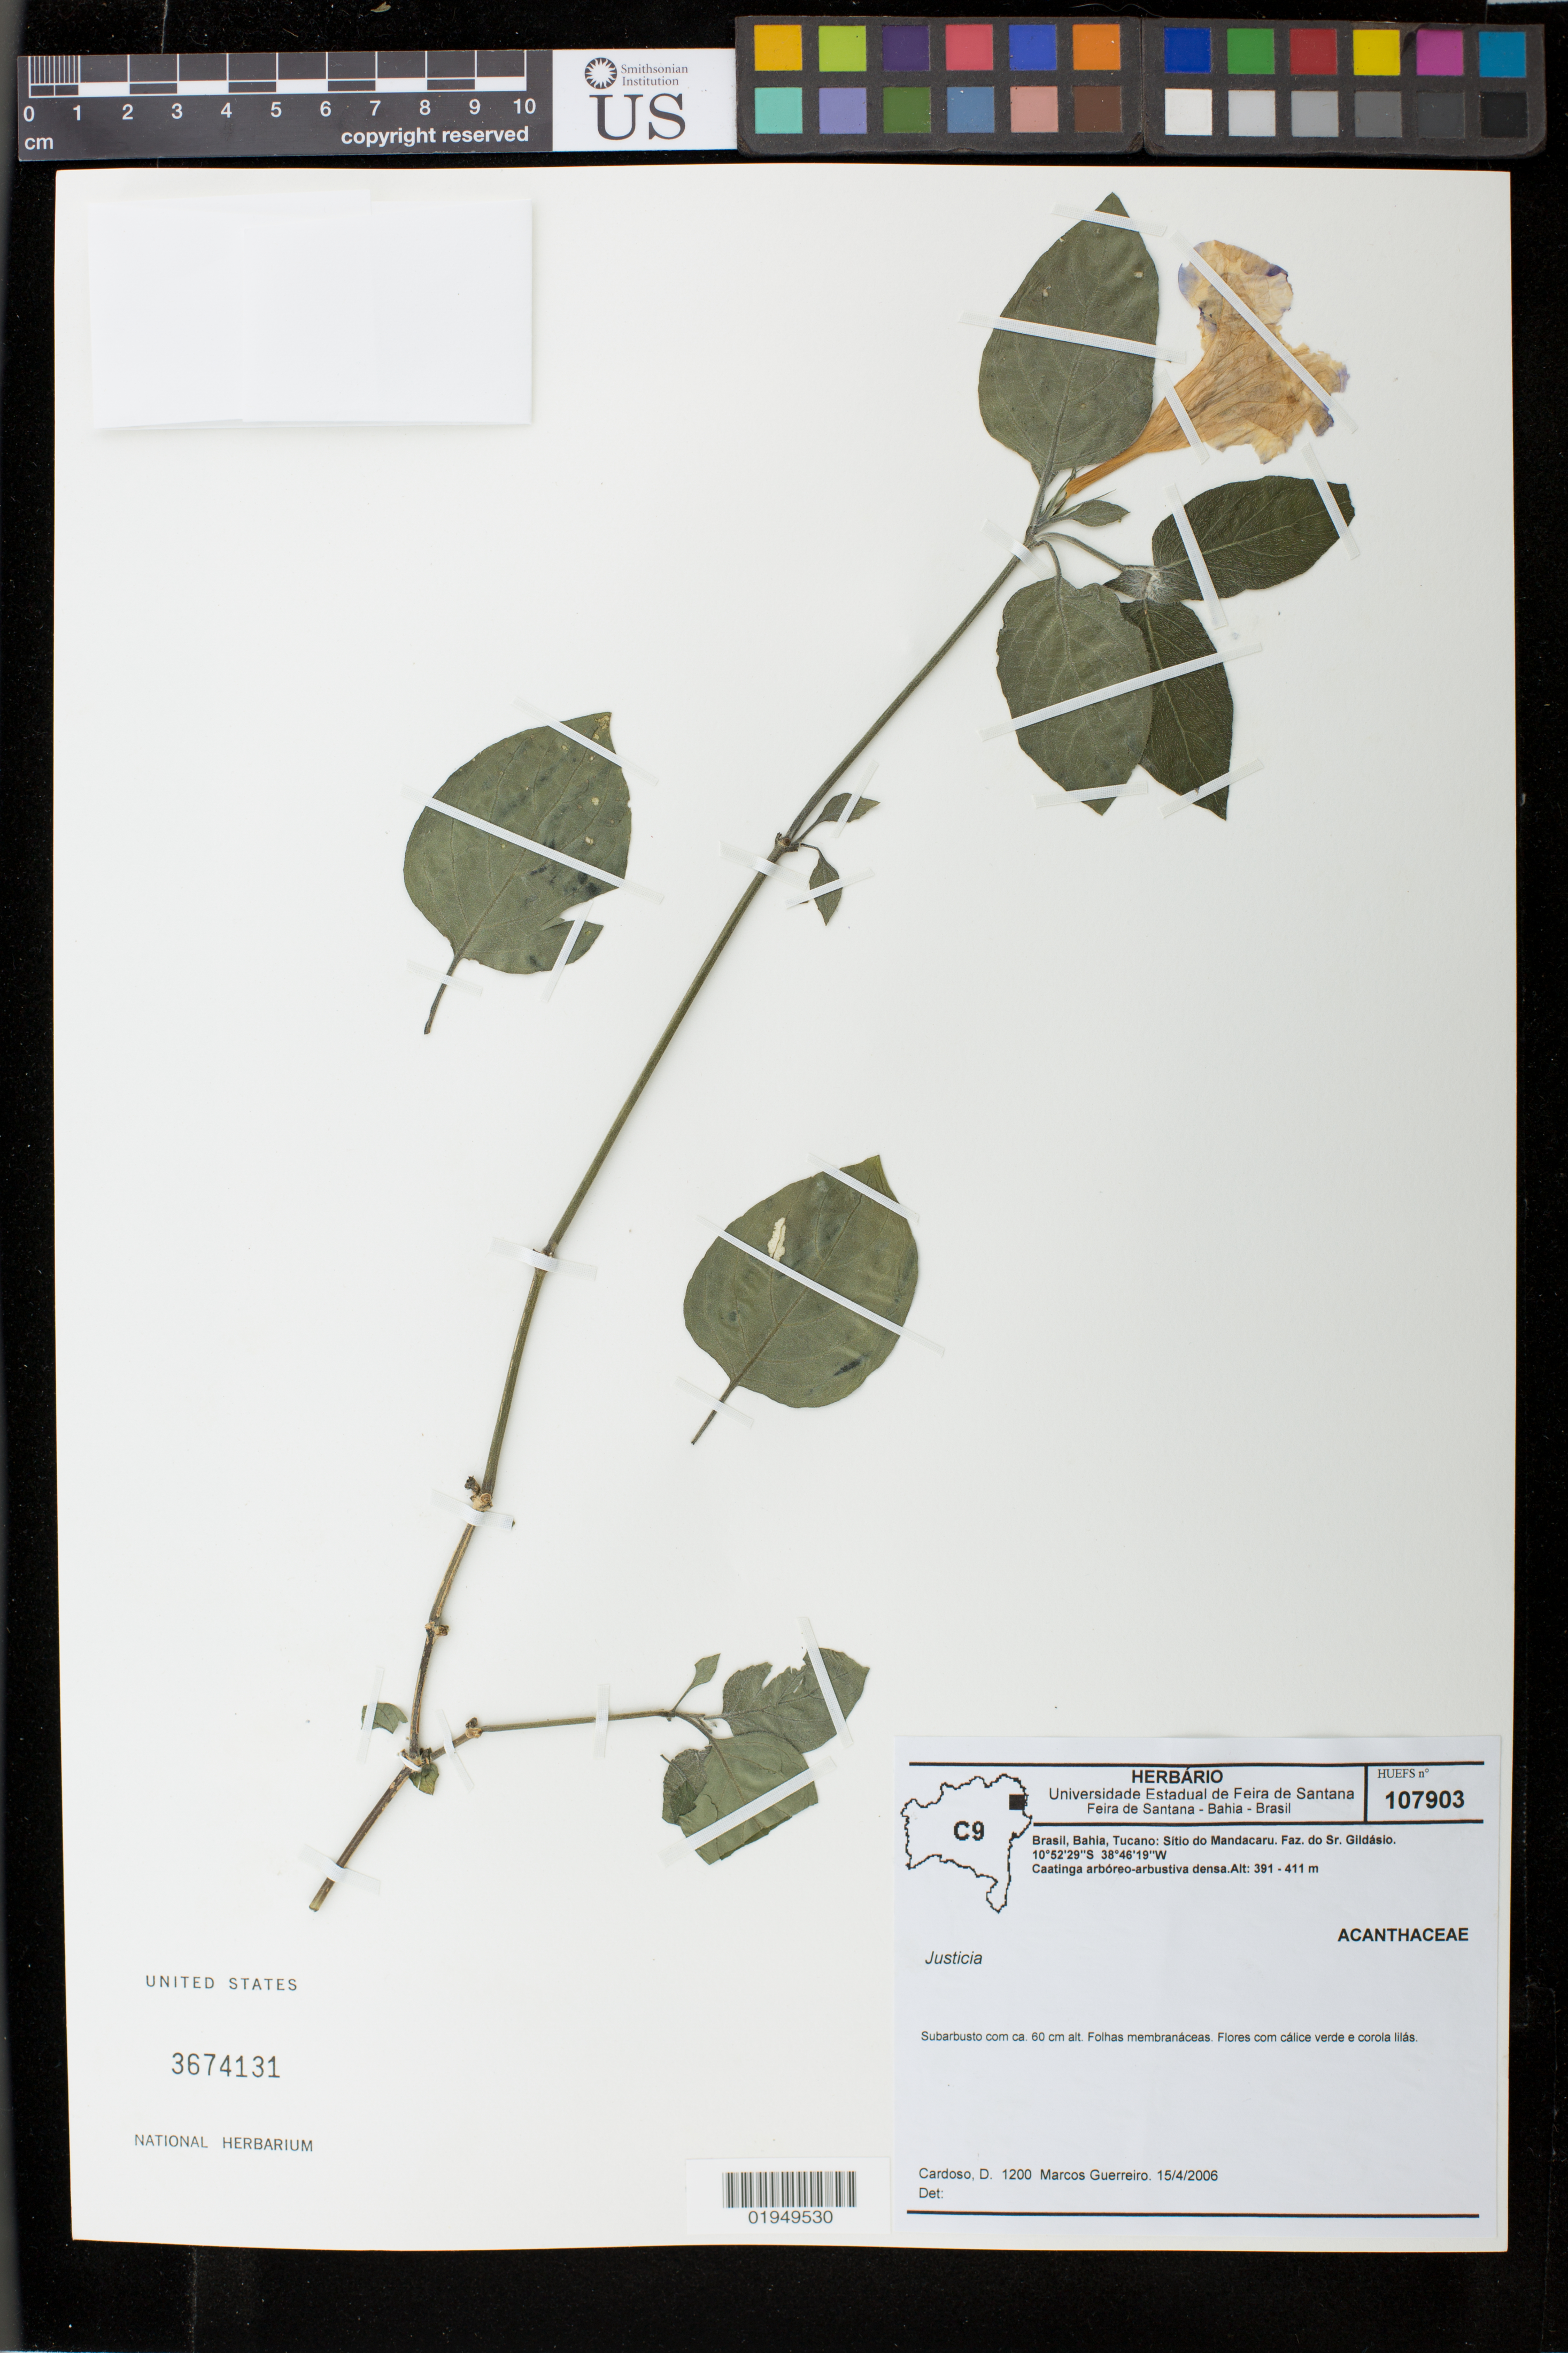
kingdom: Plantae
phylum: Tracheophyta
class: Magnoliopsida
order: Lamiales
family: Acanthaceae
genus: Justicia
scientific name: Justicia sp.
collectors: D. Cardoso & M. Guerreiro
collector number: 1200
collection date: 2006-04-15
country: Brazil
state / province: Bahia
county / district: Tucano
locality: Sitio do Mandacaru. Faz. do Sr. Gildasio.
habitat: Caatinga arborea-arbustiva densa.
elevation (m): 391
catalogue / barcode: US 3674131